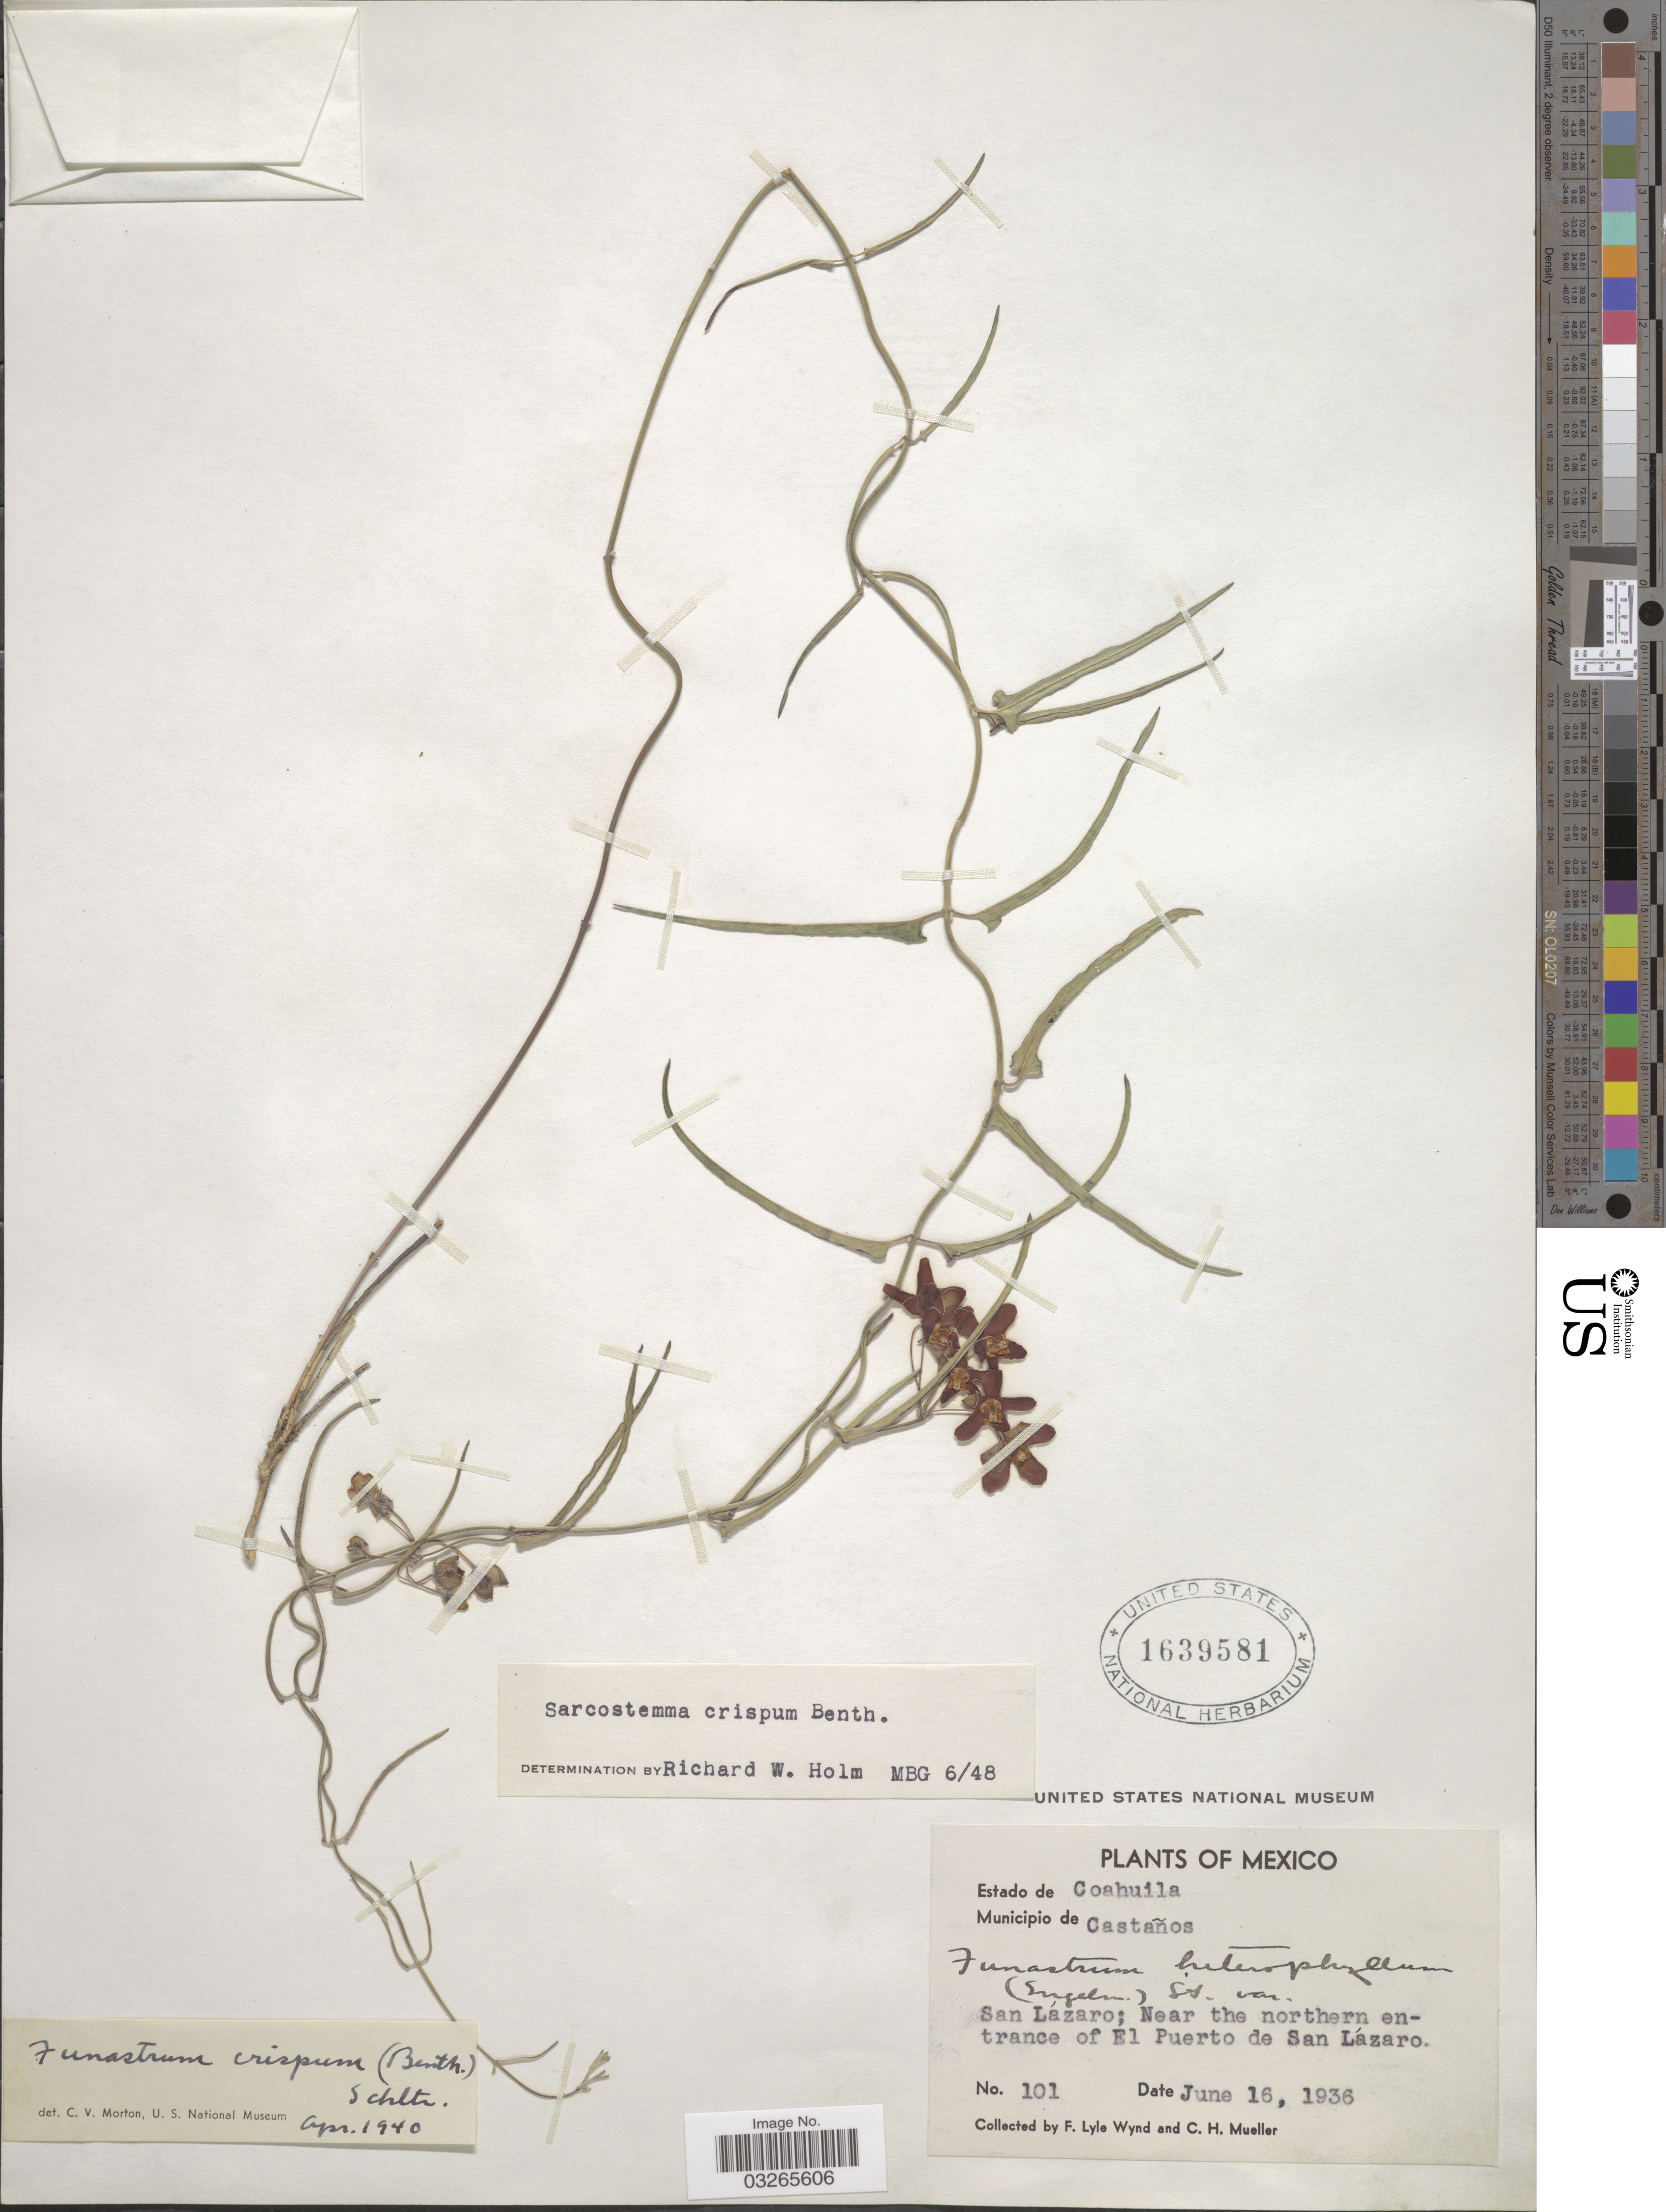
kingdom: Plantae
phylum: Tracheophyta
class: Magnoliopsida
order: Gentianales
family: Apocynaceae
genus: Sarcostemma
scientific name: Sarcostemma crispum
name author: Benth.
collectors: F. L. Wynd & C. H. Mueller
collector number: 101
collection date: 1936-06-16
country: Mexico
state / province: Coahuila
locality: Municipio de Castaños, San Lázaro; Near the northern entrance of El Puerto de San Lázaro.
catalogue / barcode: US 1639581